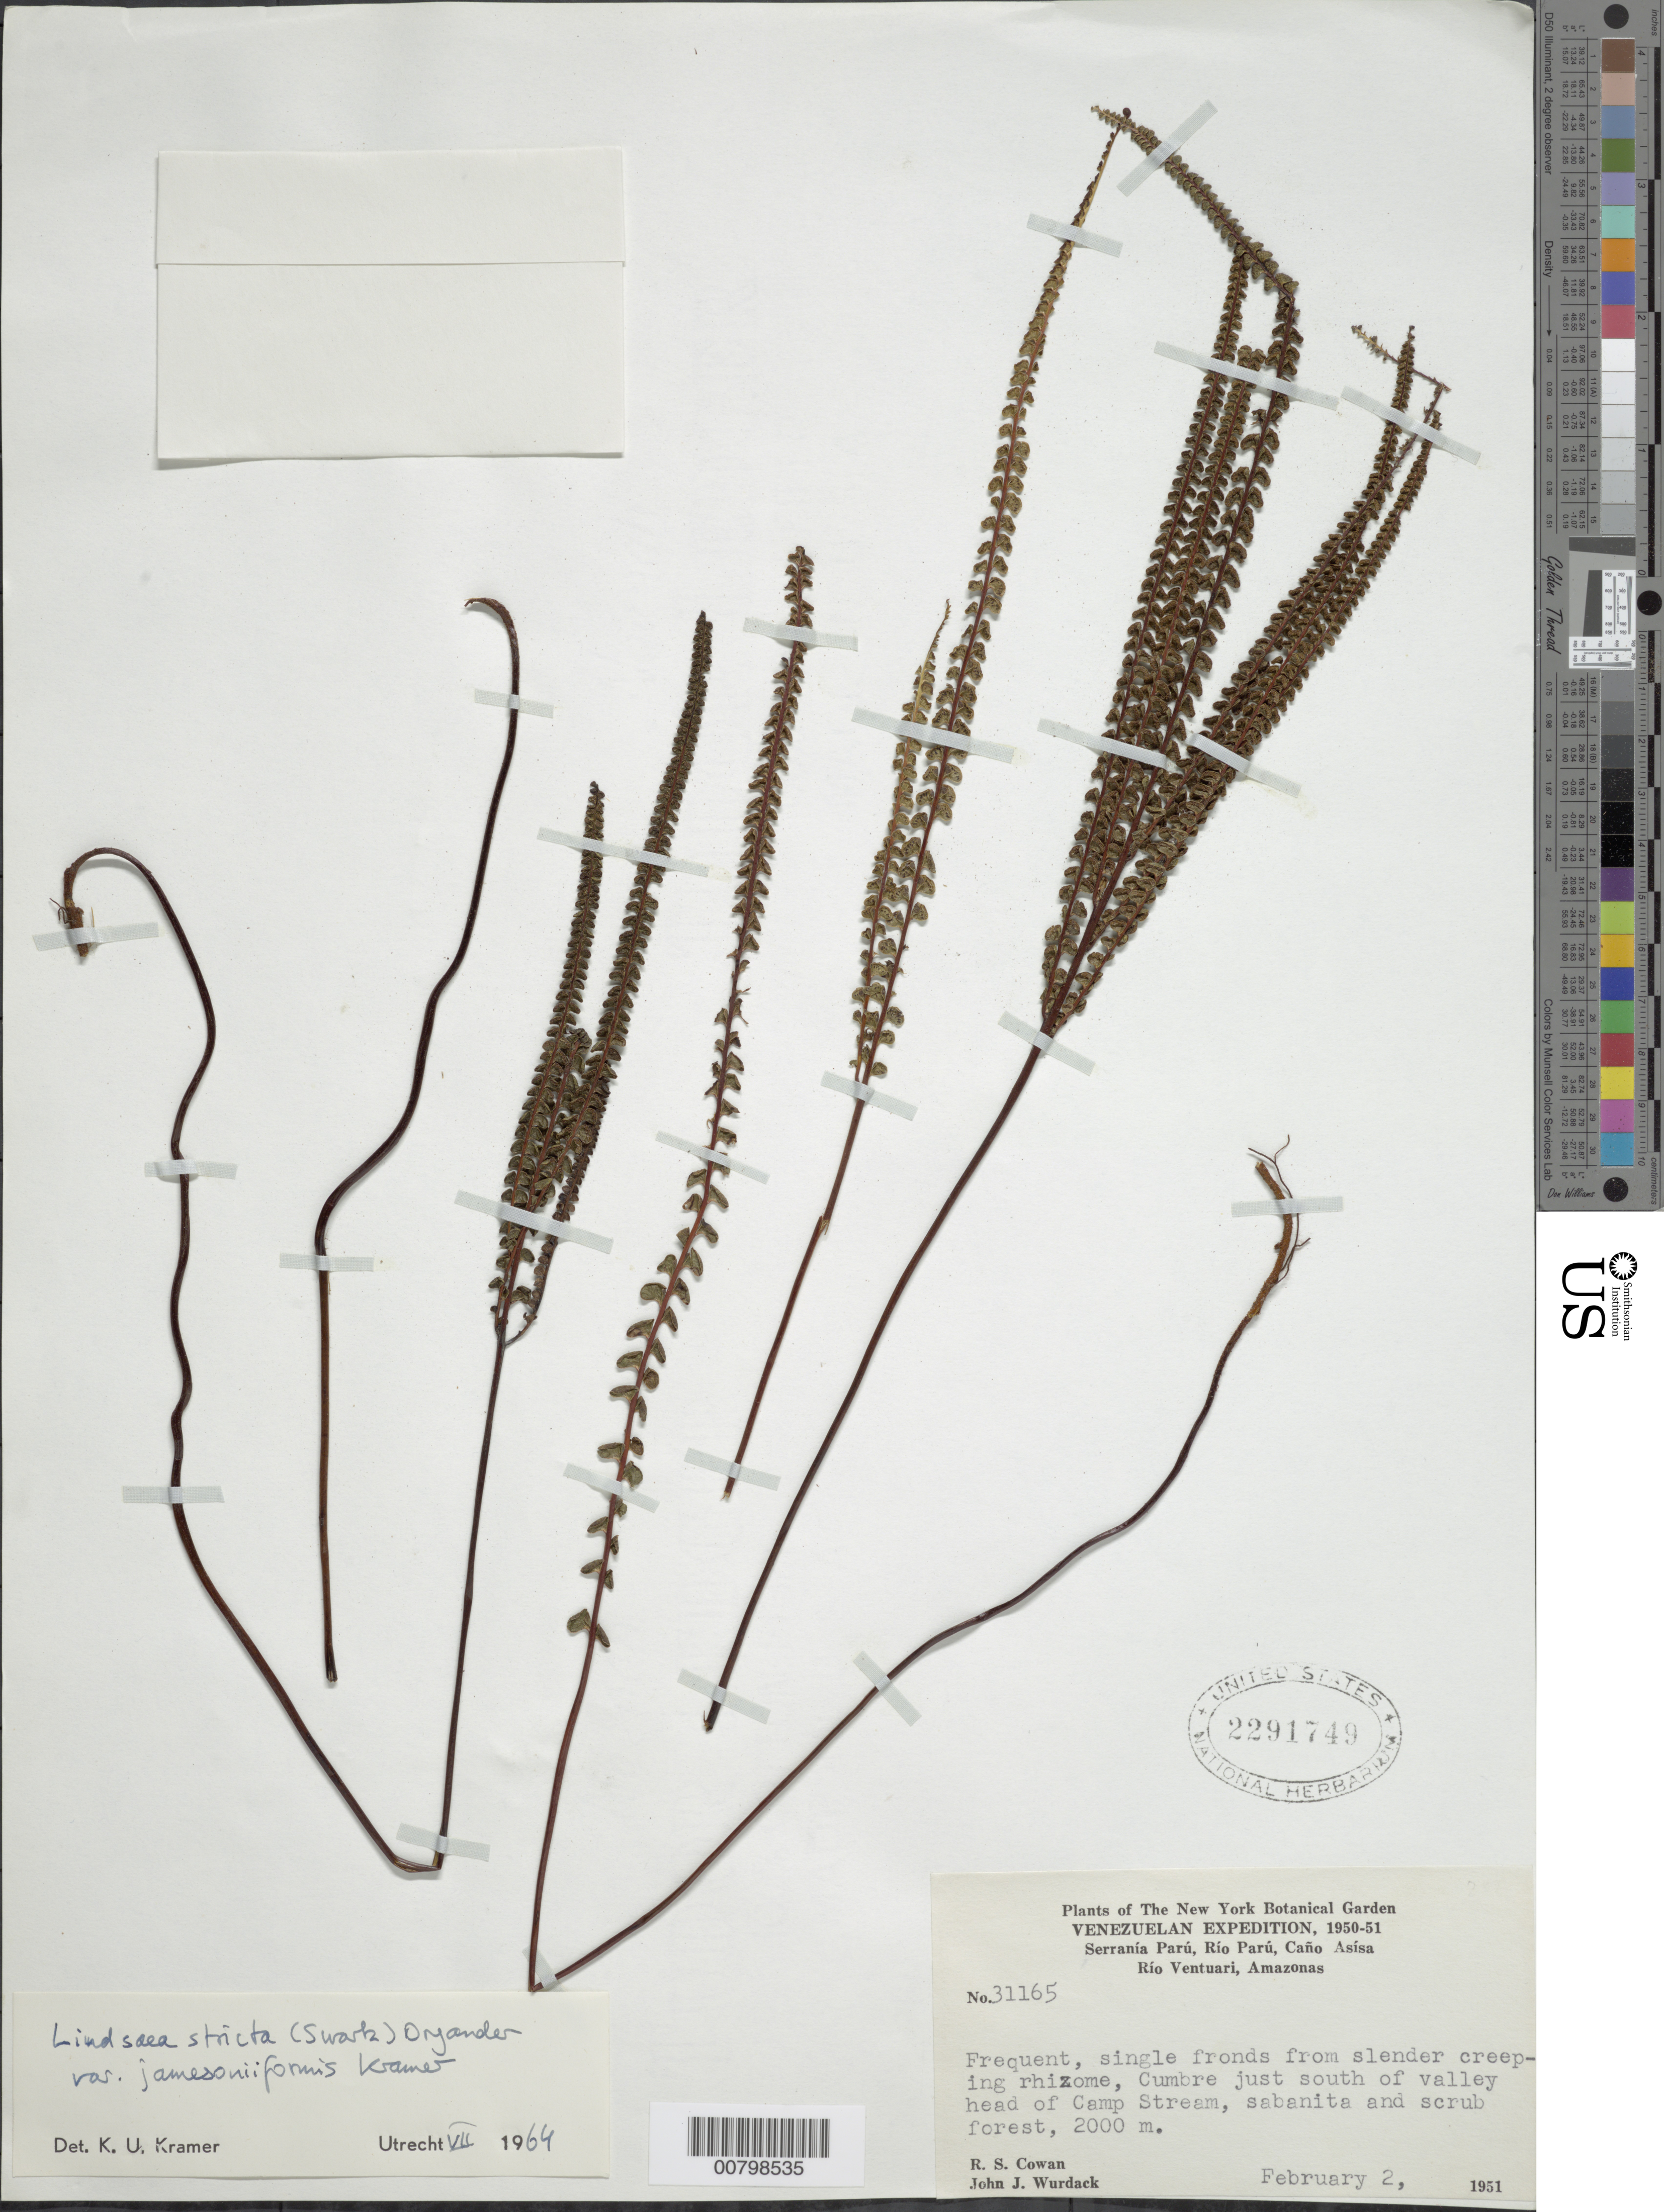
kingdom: Plantae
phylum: Tracheophyta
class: Polypodiopsida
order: Polypodiales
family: Lindsaeaceae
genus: Lindsaea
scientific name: Lindsaea stricta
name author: (Sw.) Dryand.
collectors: R. S. Cowan & J. J. Wurdack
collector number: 31165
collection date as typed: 2-Feb-51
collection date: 1951-02-02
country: Venezuela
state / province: Amazonas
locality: Serranía Parú, Río Parú, Caño Asísa, S of valley head of Camp Stream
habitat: Stream, sabanita and scrub forest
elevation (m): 2000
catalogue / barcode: US 2291749